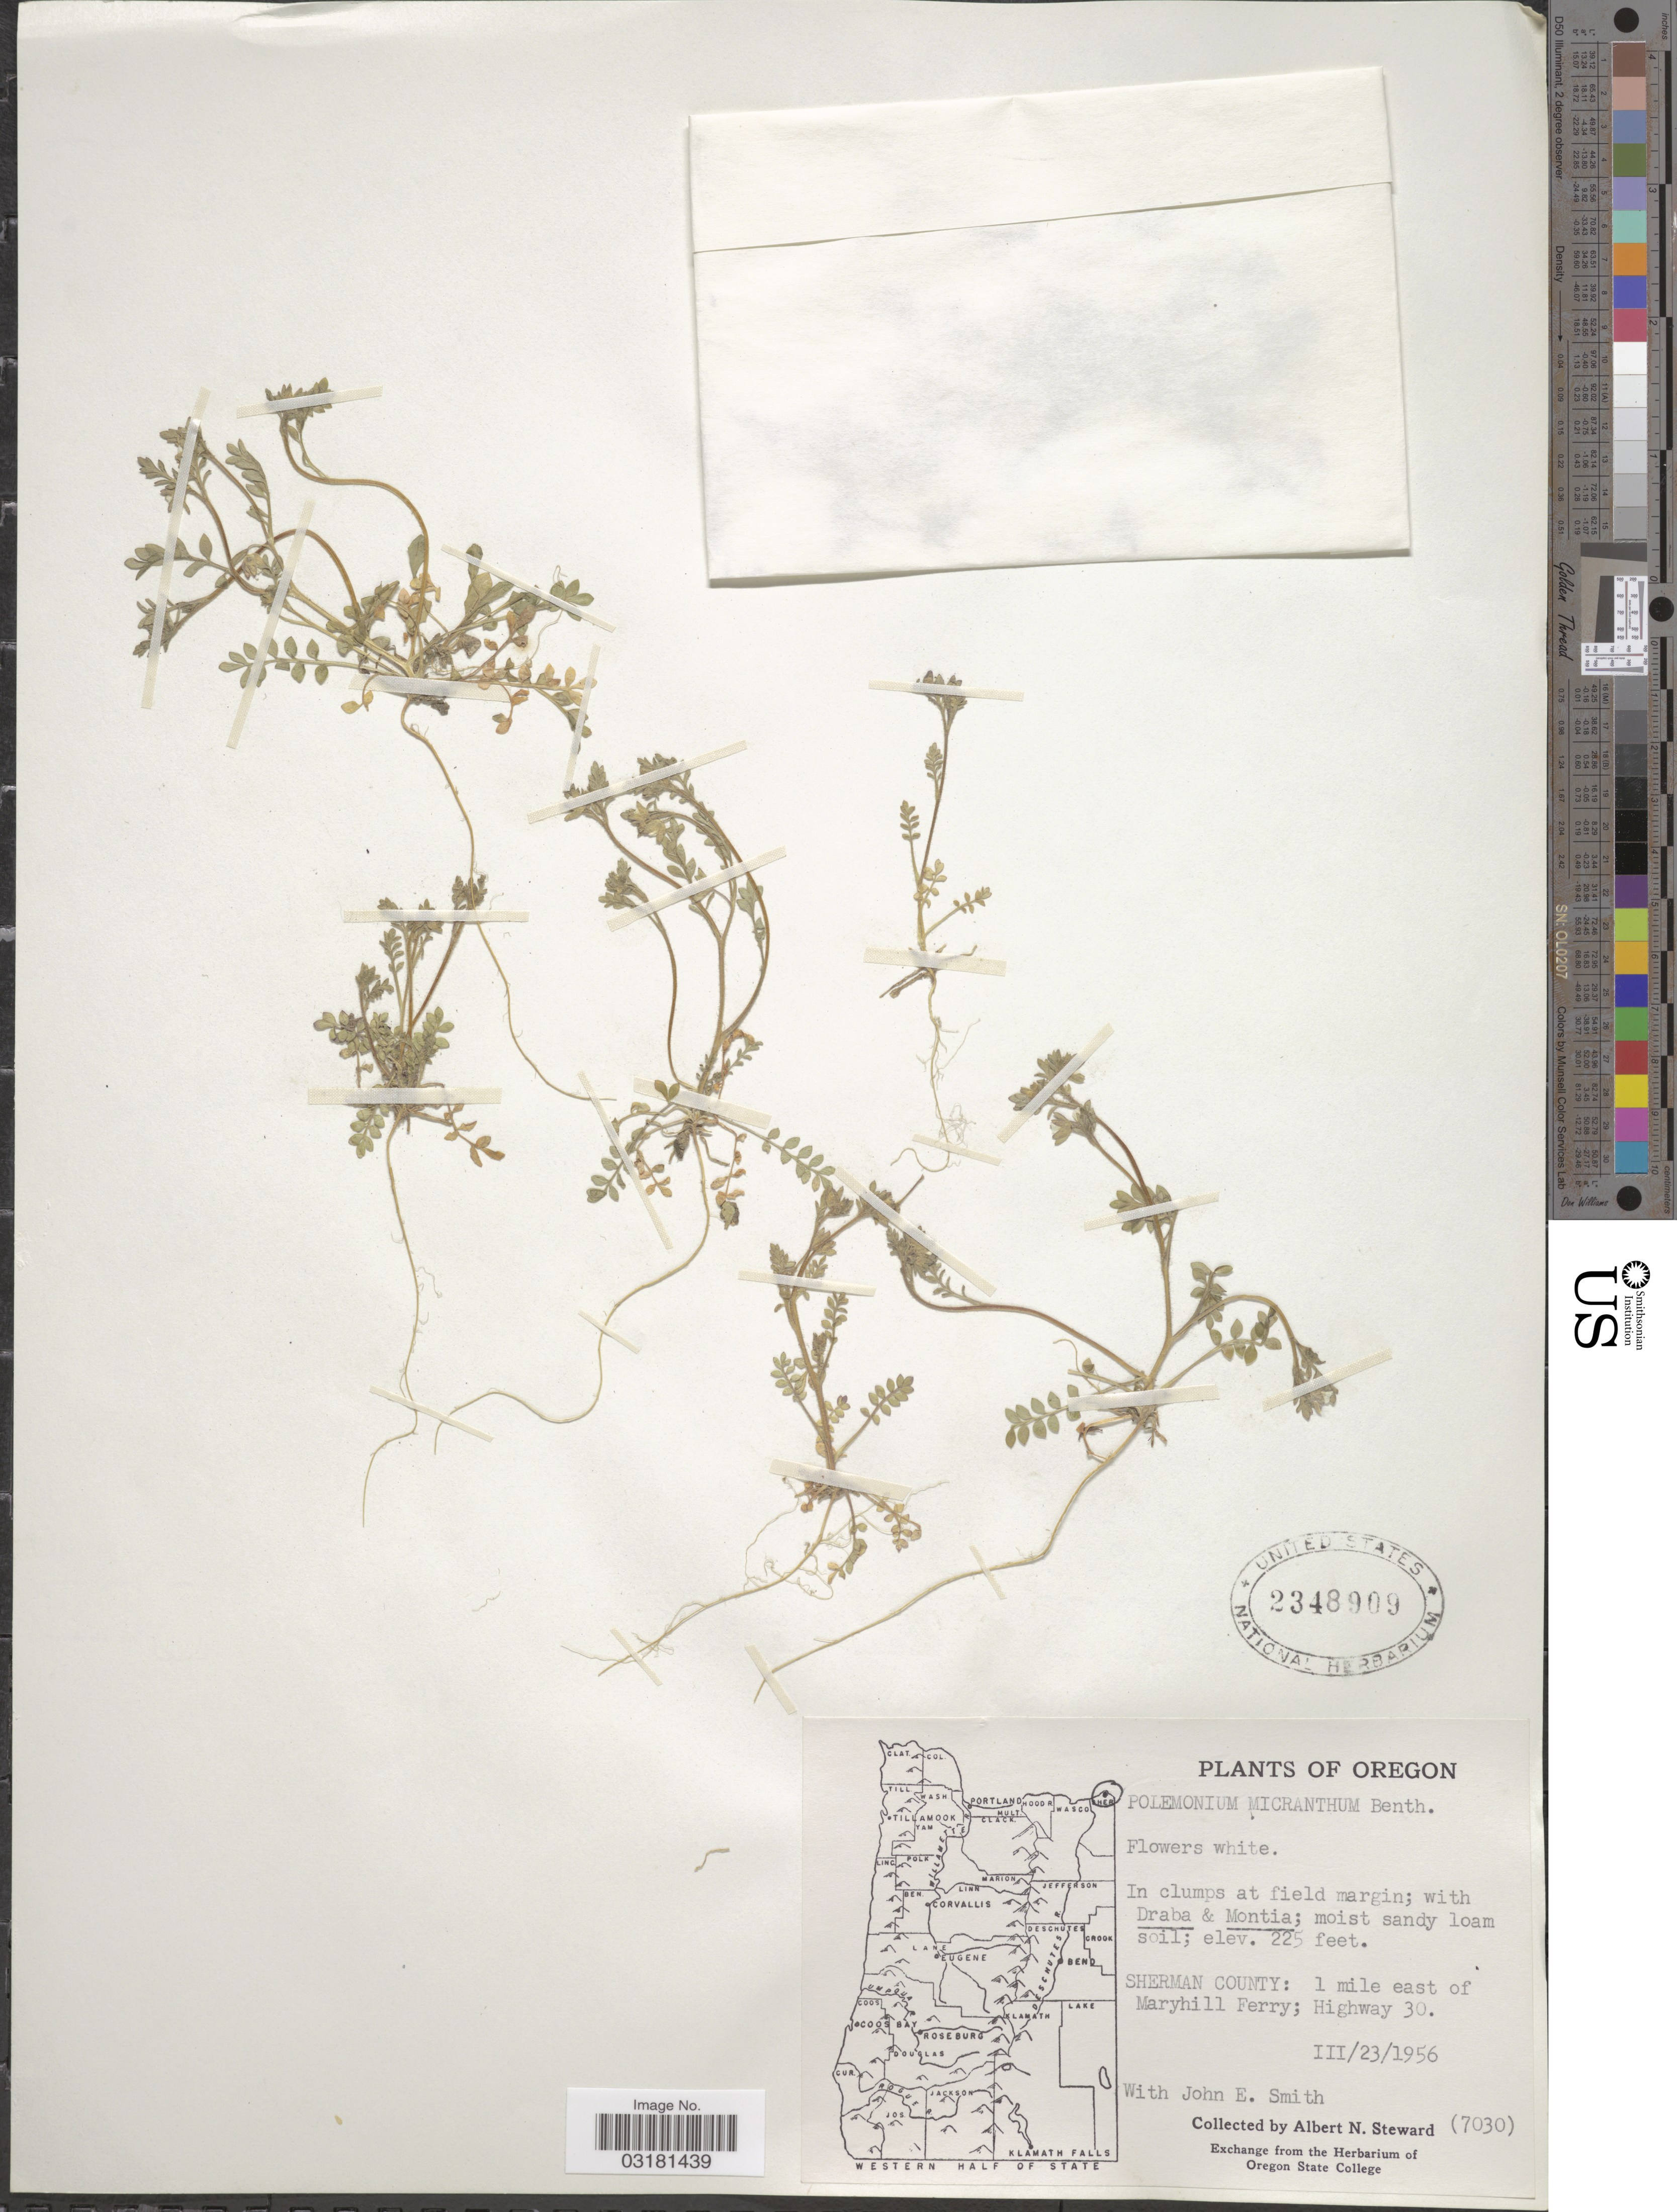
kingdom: Plantae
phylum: Tracheophyta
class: Magnoliopsida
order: Ericales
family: Polemoniaceae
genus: Polemonium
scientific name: Polemonium micranthum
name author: Benth.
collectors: A. N. Steward & J. Smith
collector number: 7030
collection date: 1956-03-23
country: United States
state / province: Oregon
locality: Sherman County: 1 miles east of Maryhill Ferry; Highway 30.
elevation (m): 69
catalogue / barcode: US 2348909